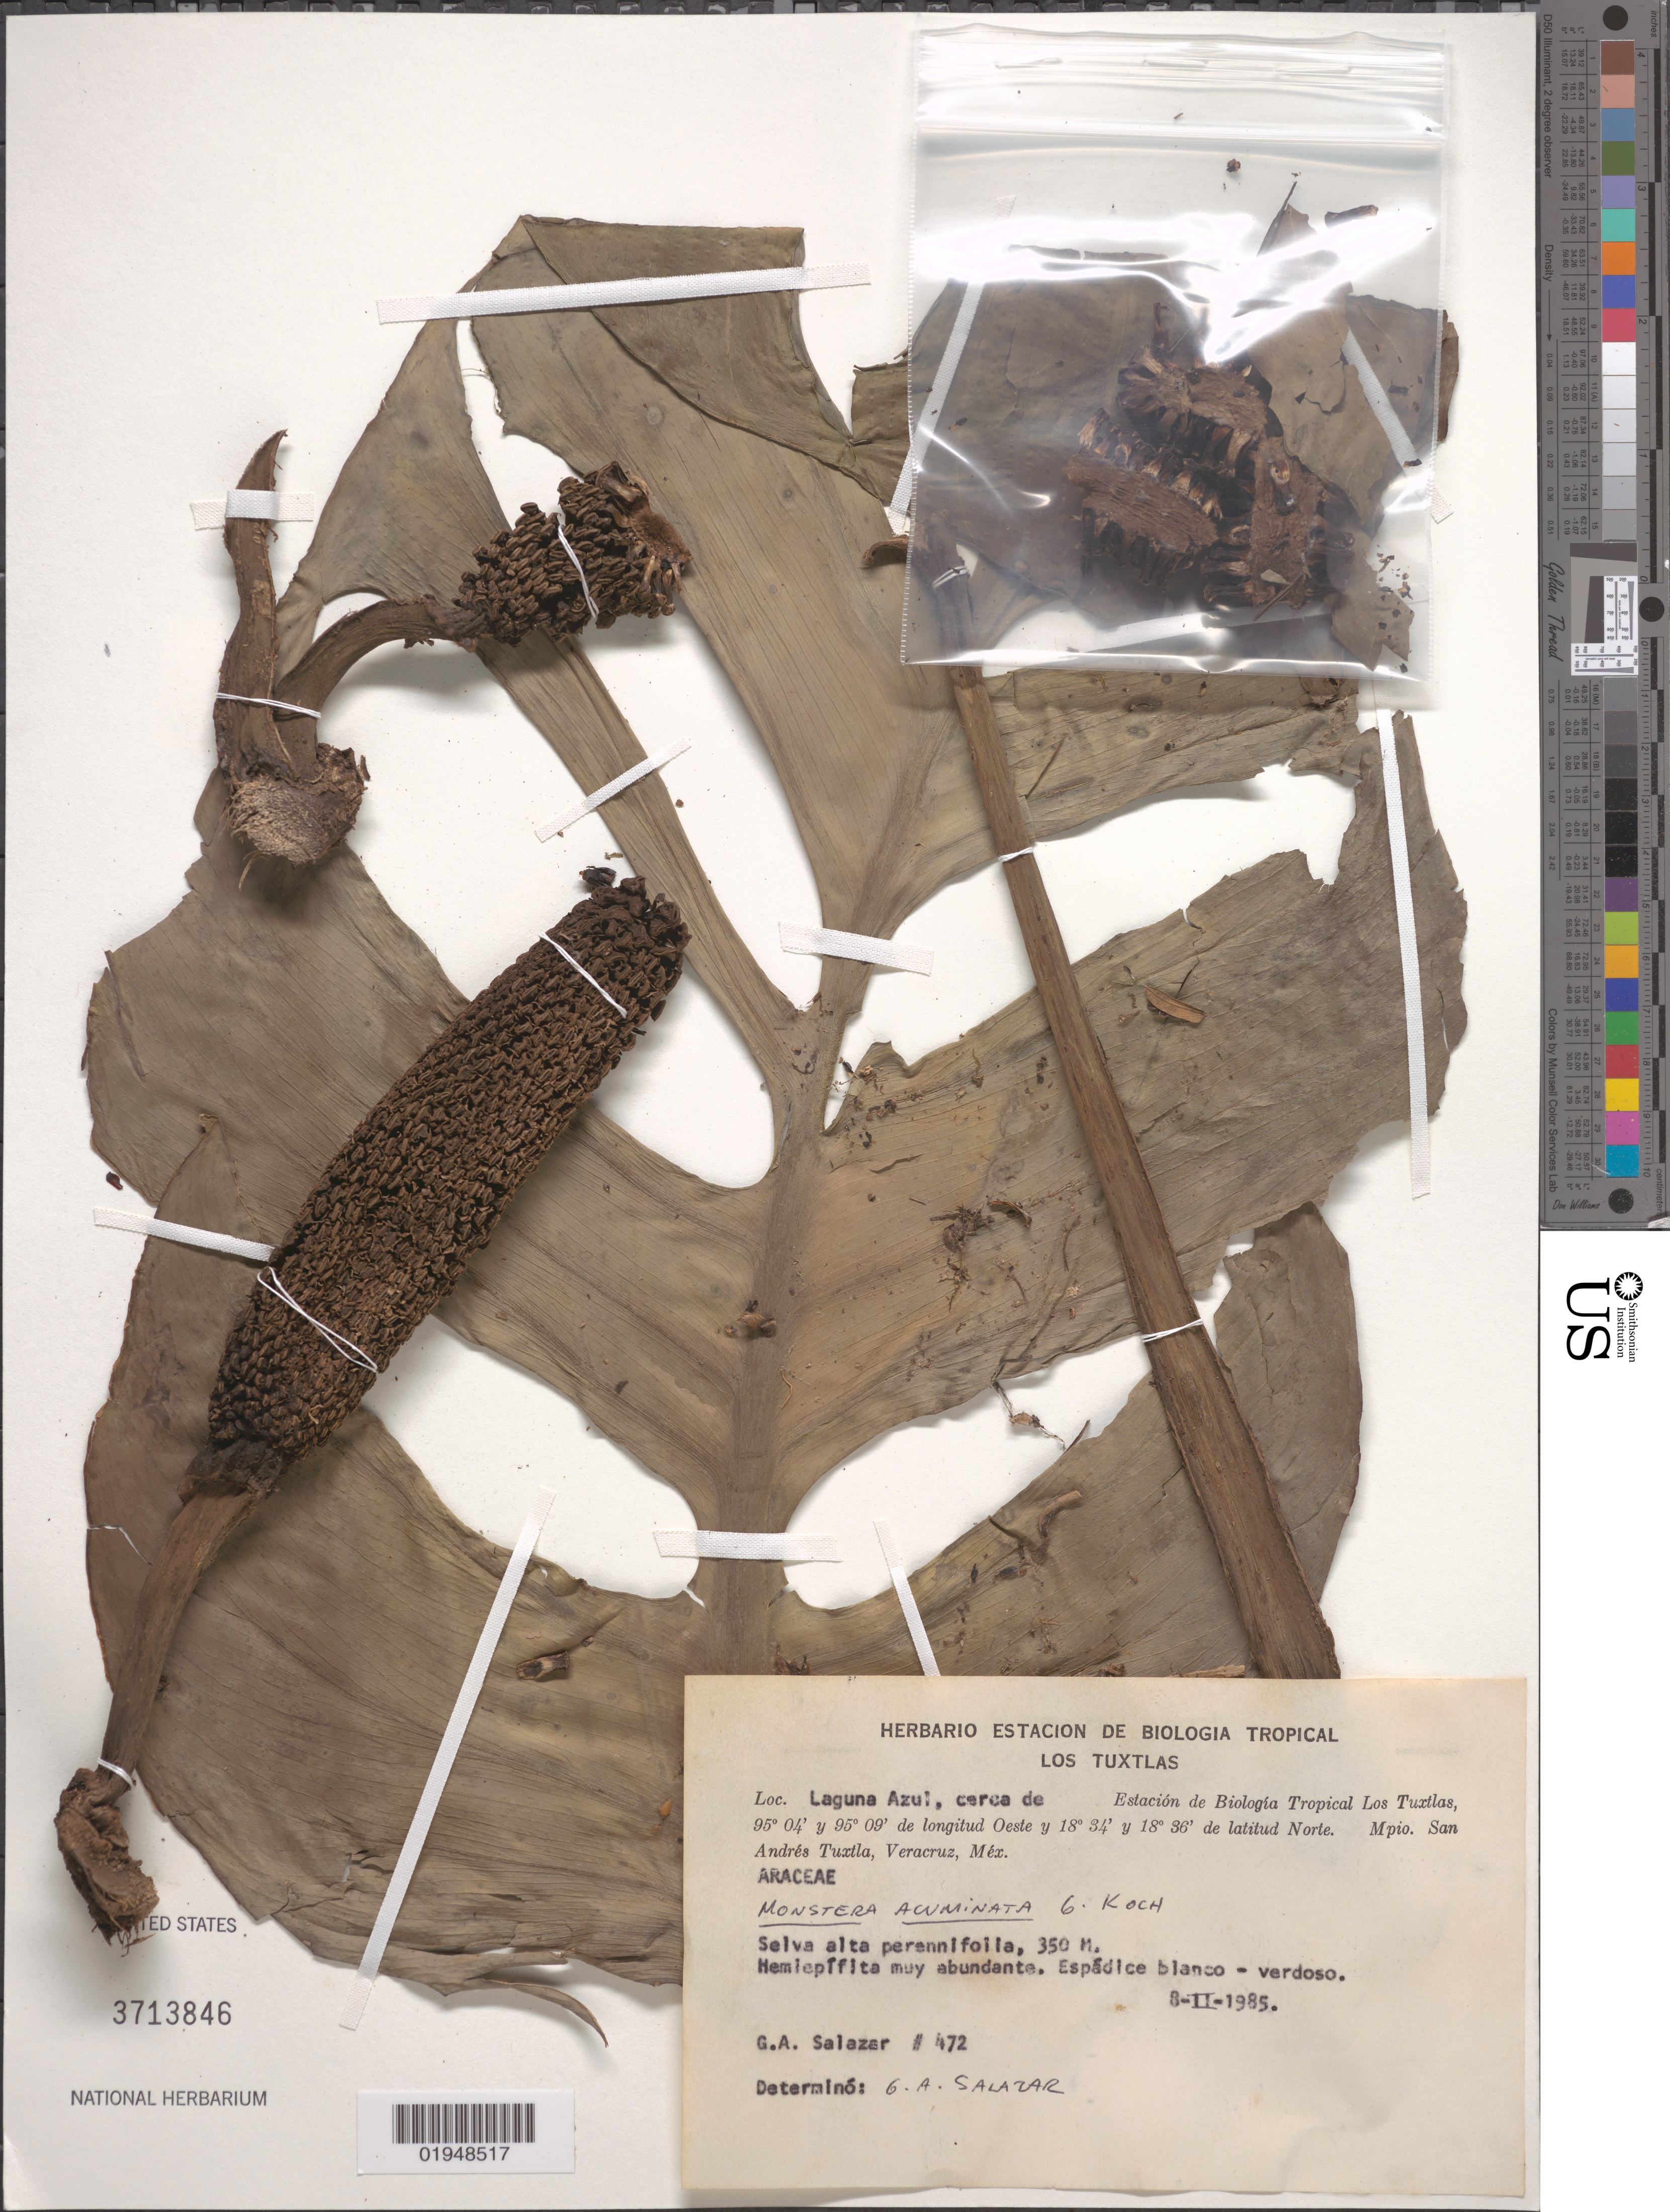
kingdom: Plantae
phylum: Tracheophyta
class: Liliopsida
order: Alismatales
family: Araceae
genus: Monstera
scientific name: Monstera acuminata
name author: K. Koch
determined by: Salazar, Gerardo A.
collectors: G. A. Salazar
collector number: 472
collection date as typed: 8 Feb 1985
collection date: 1985-02-08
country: Mexico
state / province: Veracruz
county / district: San Andrés Tuxtla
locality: Laguna Azul, cerca de, Estacion de Biologia Tropical Los Tuxtlas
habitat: selva alta perennifolia; hemiepifita muy abundante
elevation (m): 350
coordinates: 18 34' y 18 36' de latitud Norte; 18 34' y 18 36' de latitud Norte, 95 04' y 95 09' de longitud Oeste; 95 04' y 95 09' de longitud Oeste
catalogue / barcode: US 3713846